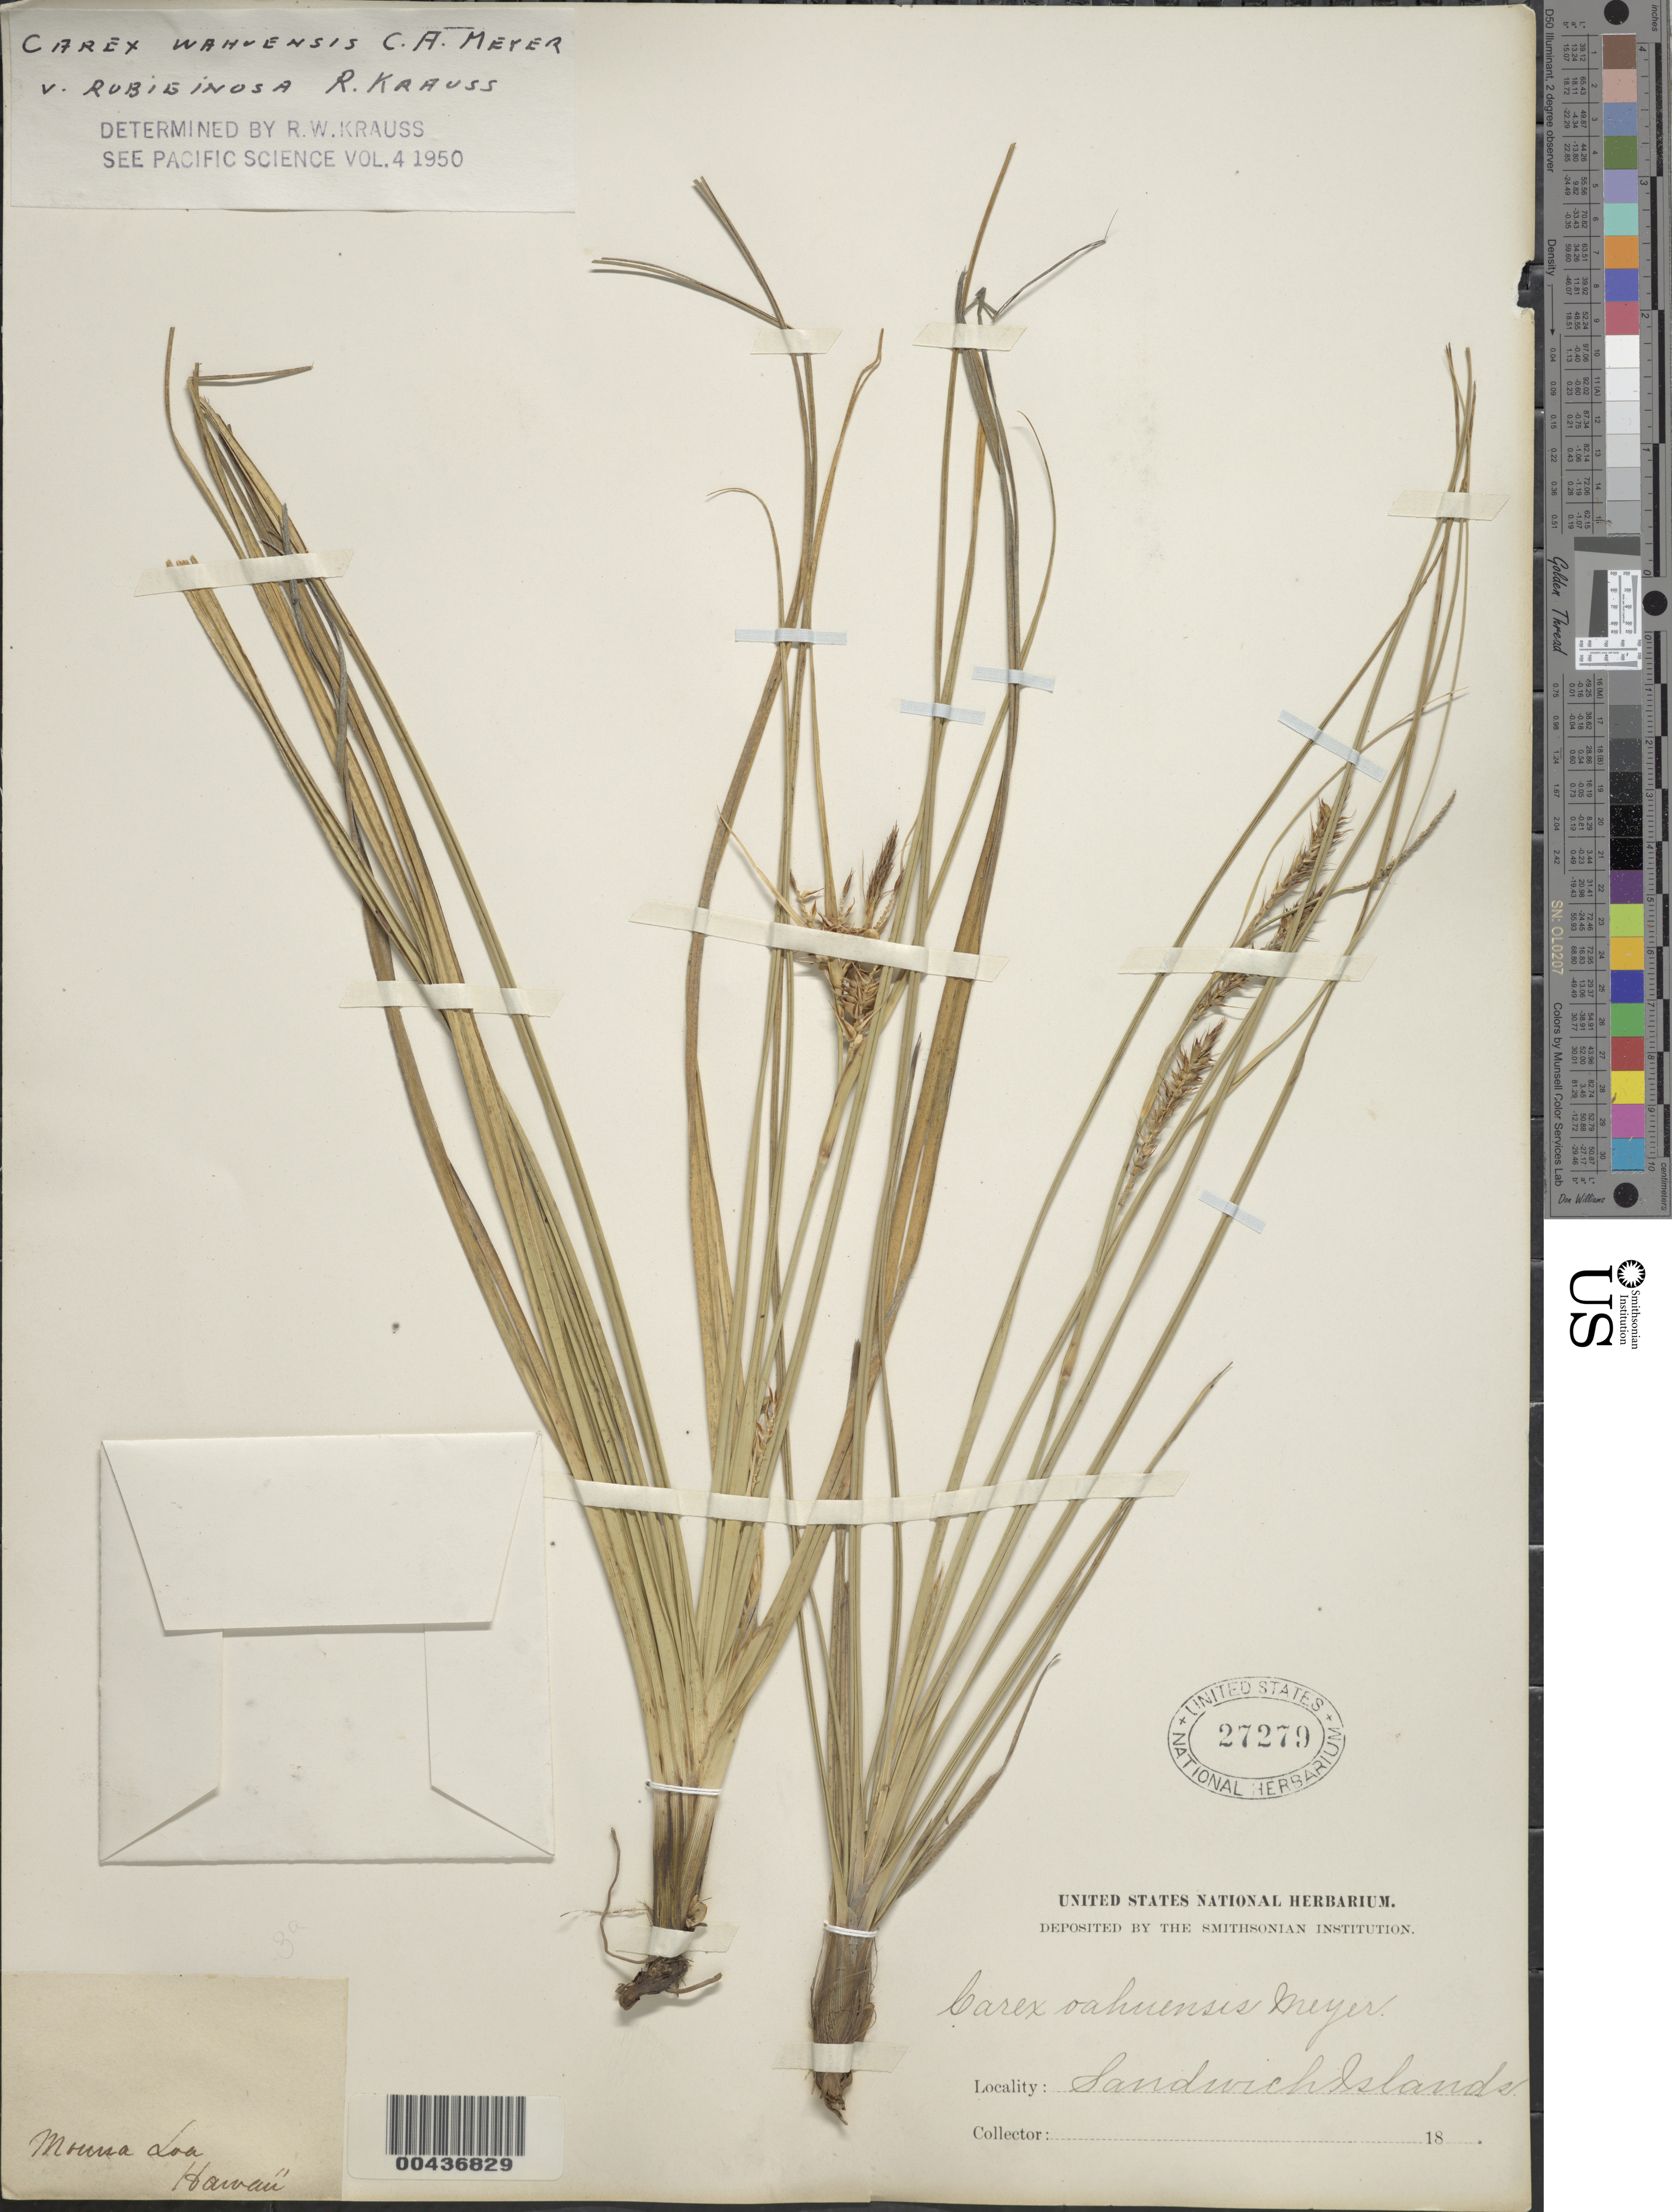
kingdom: Plantae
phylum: Tracheophyta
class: Liliopsida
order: Poales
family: Cyperaceae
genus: Carex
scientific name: Carex wahuensis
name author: C.A. Mey.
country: United States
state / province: Hawaii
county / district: Hawaii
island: Hawaii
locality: Hawaii, Mauna Loa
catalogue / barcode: US 27279